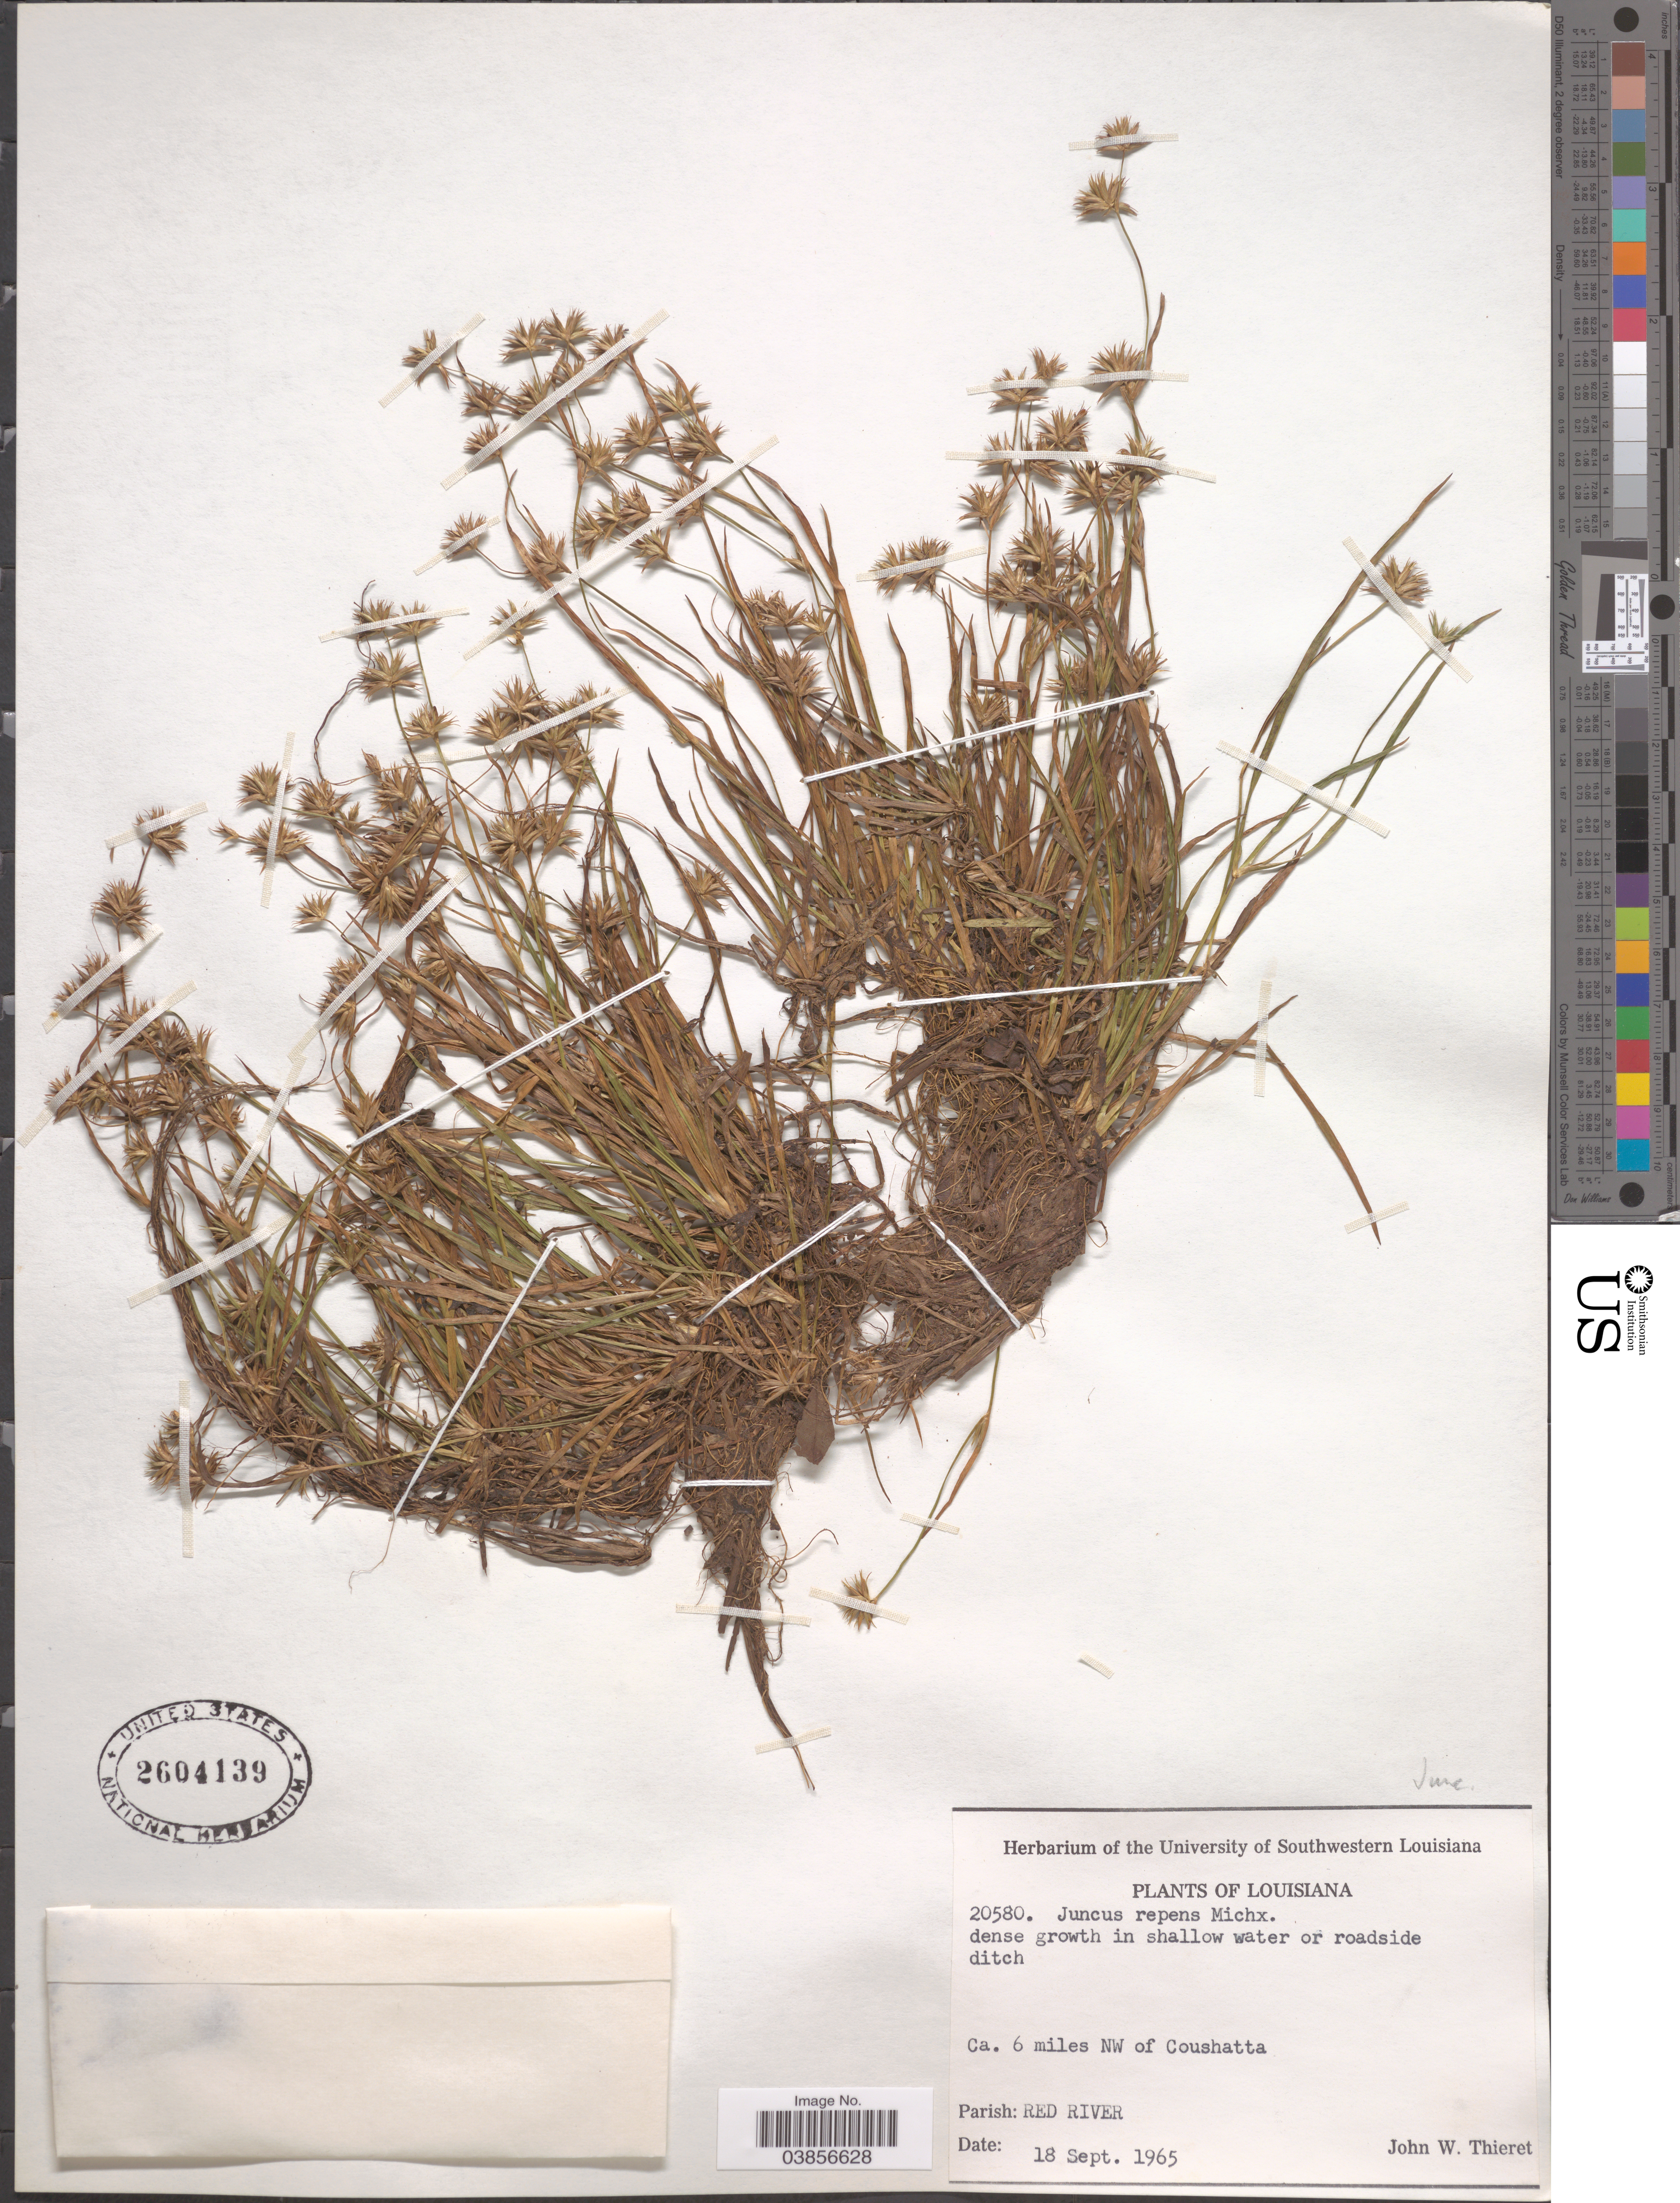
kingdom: Plantae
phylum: Tracheophyta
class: Liliopsida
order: Poales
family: Juncaceae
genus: Juncus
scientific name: Juncus repens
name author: Michx.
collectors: J. W. Thieret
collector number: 20580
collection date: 1965-09-18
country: United States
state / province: Louisiana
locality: Ca. 6 miles NW of Coushatta. Parish: Red River.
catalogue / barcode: US 2604139